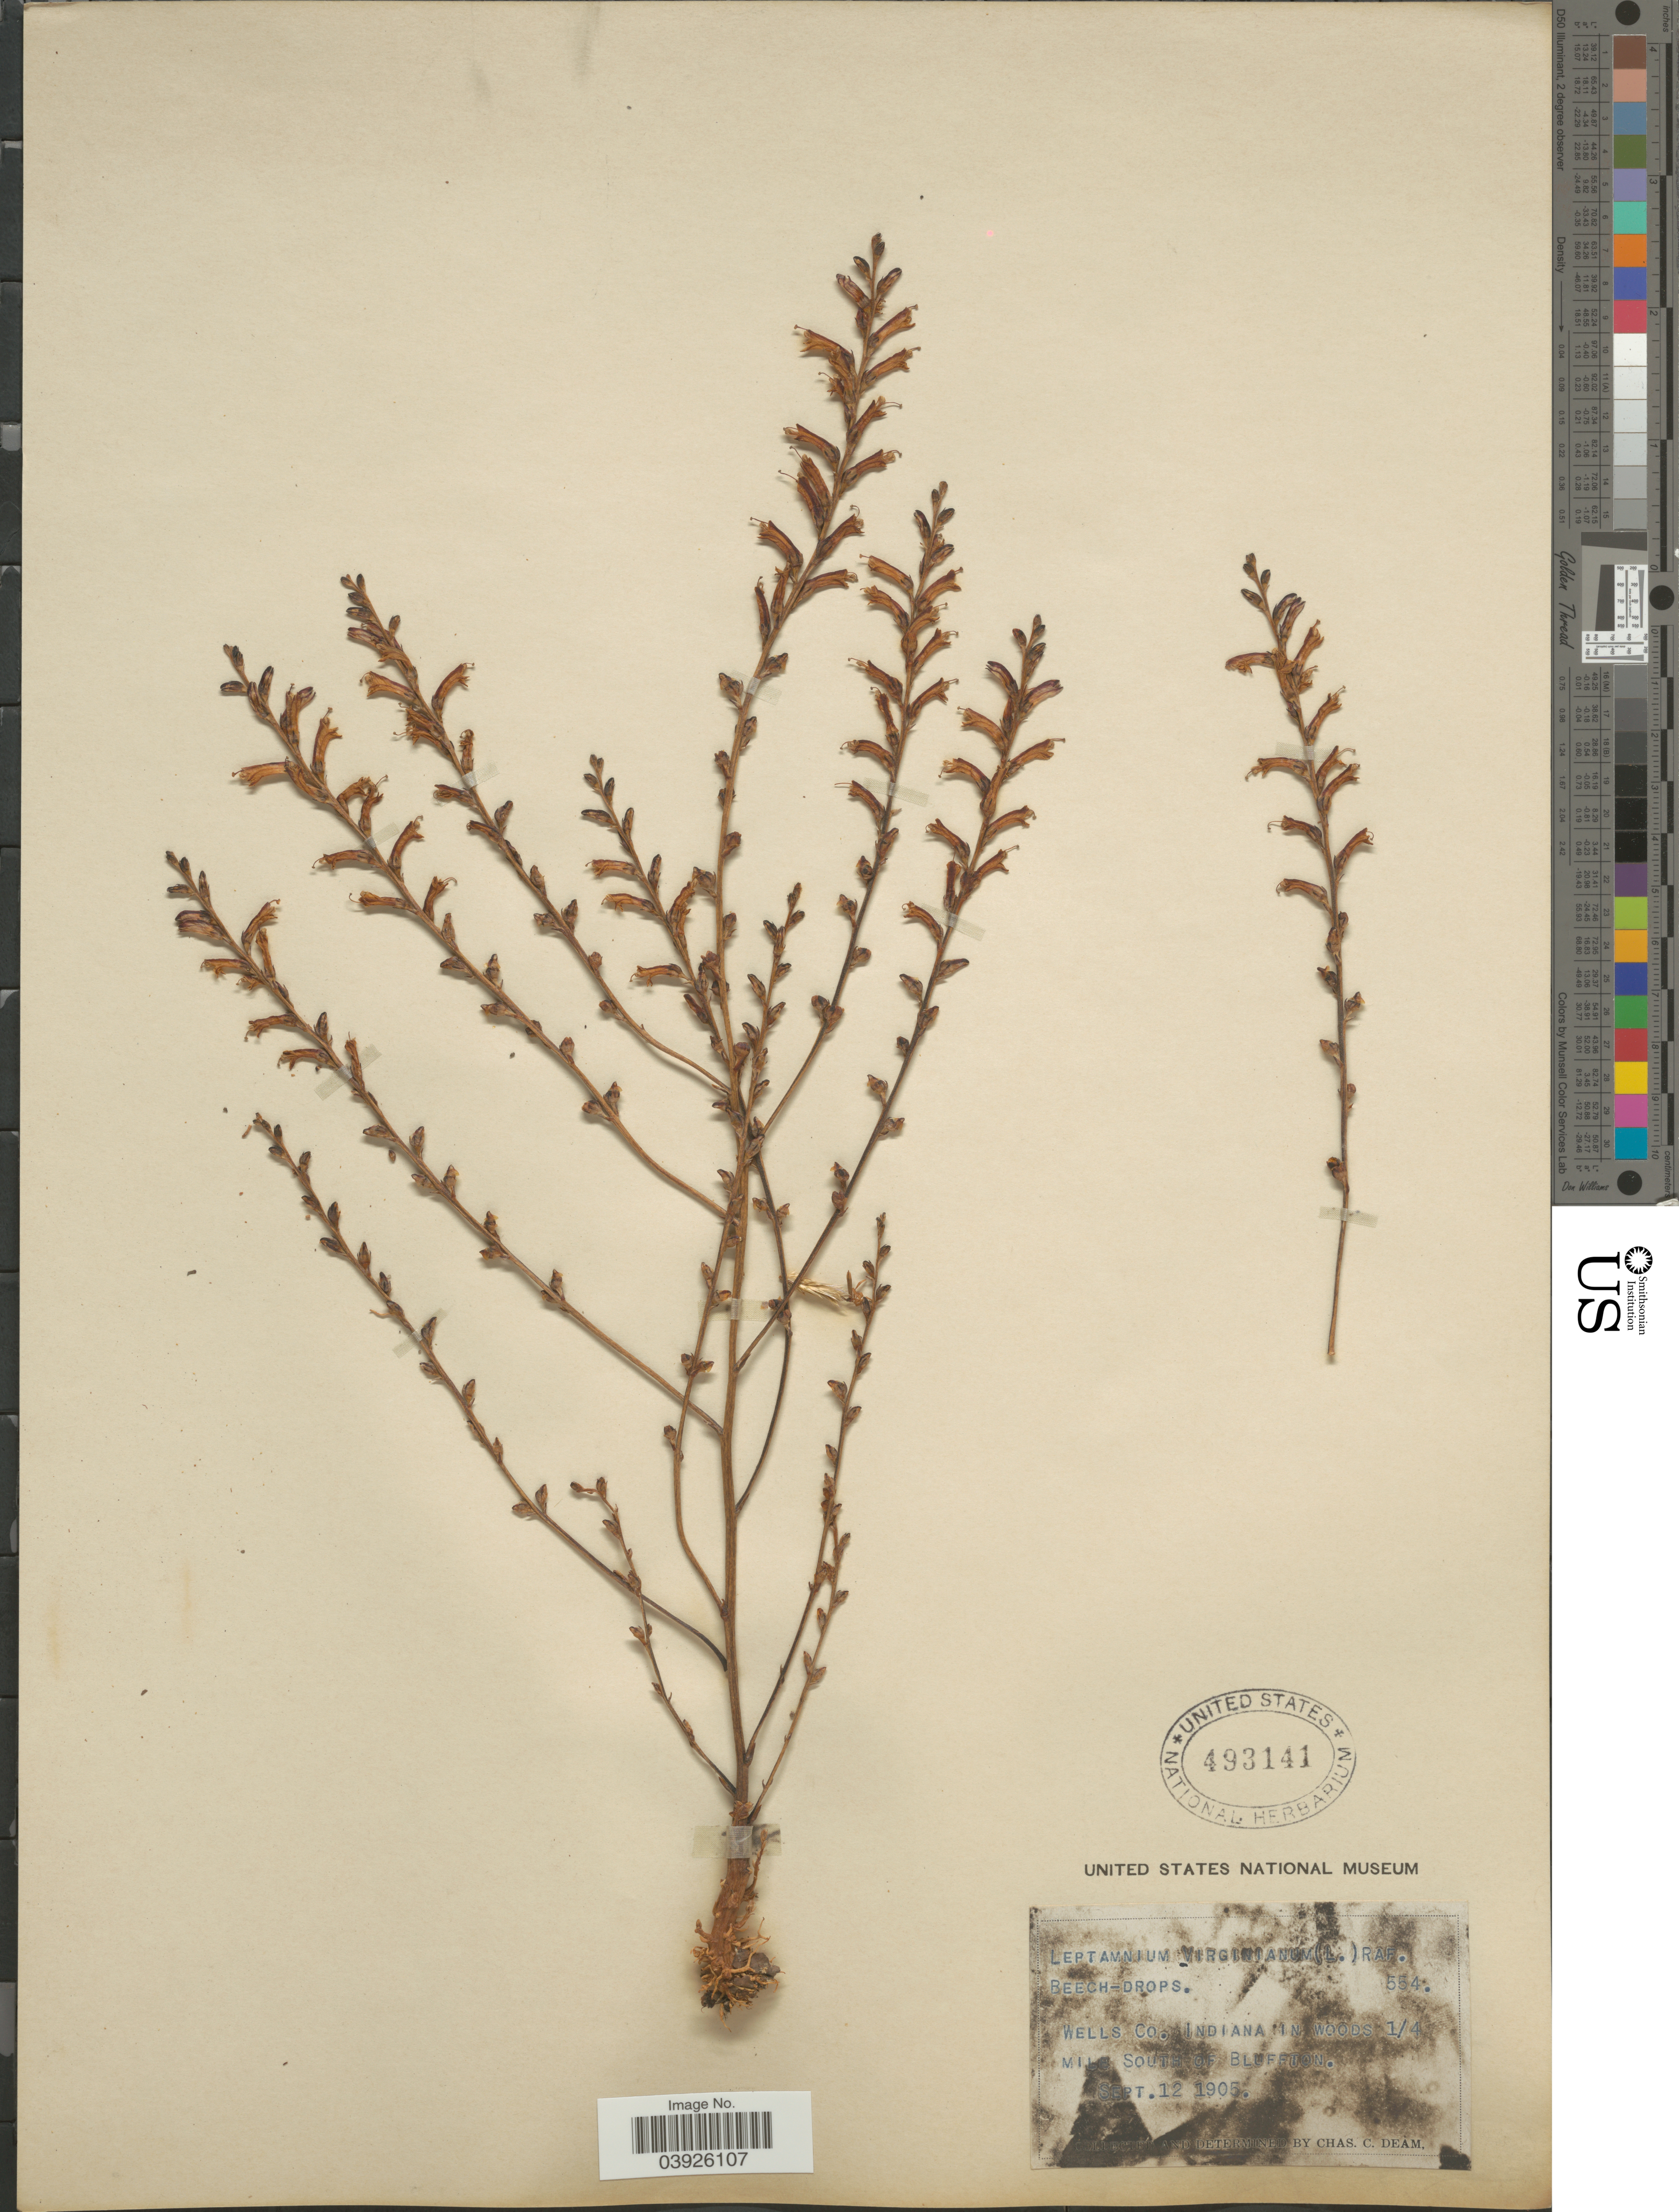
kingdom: Plantae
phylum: Tracheophyta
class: Magnoliopsida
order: Lamiales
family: Orobanchaceae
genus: Epifagus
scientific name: Epifagus virginiana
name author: (L.) W.P.C. Barton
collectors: C. C. Deam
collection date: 1905-09-12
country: United States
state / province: Indiana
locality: Wells Co. Indiana in woods ¼ mile South of Bluffton.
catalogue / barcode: US 493141